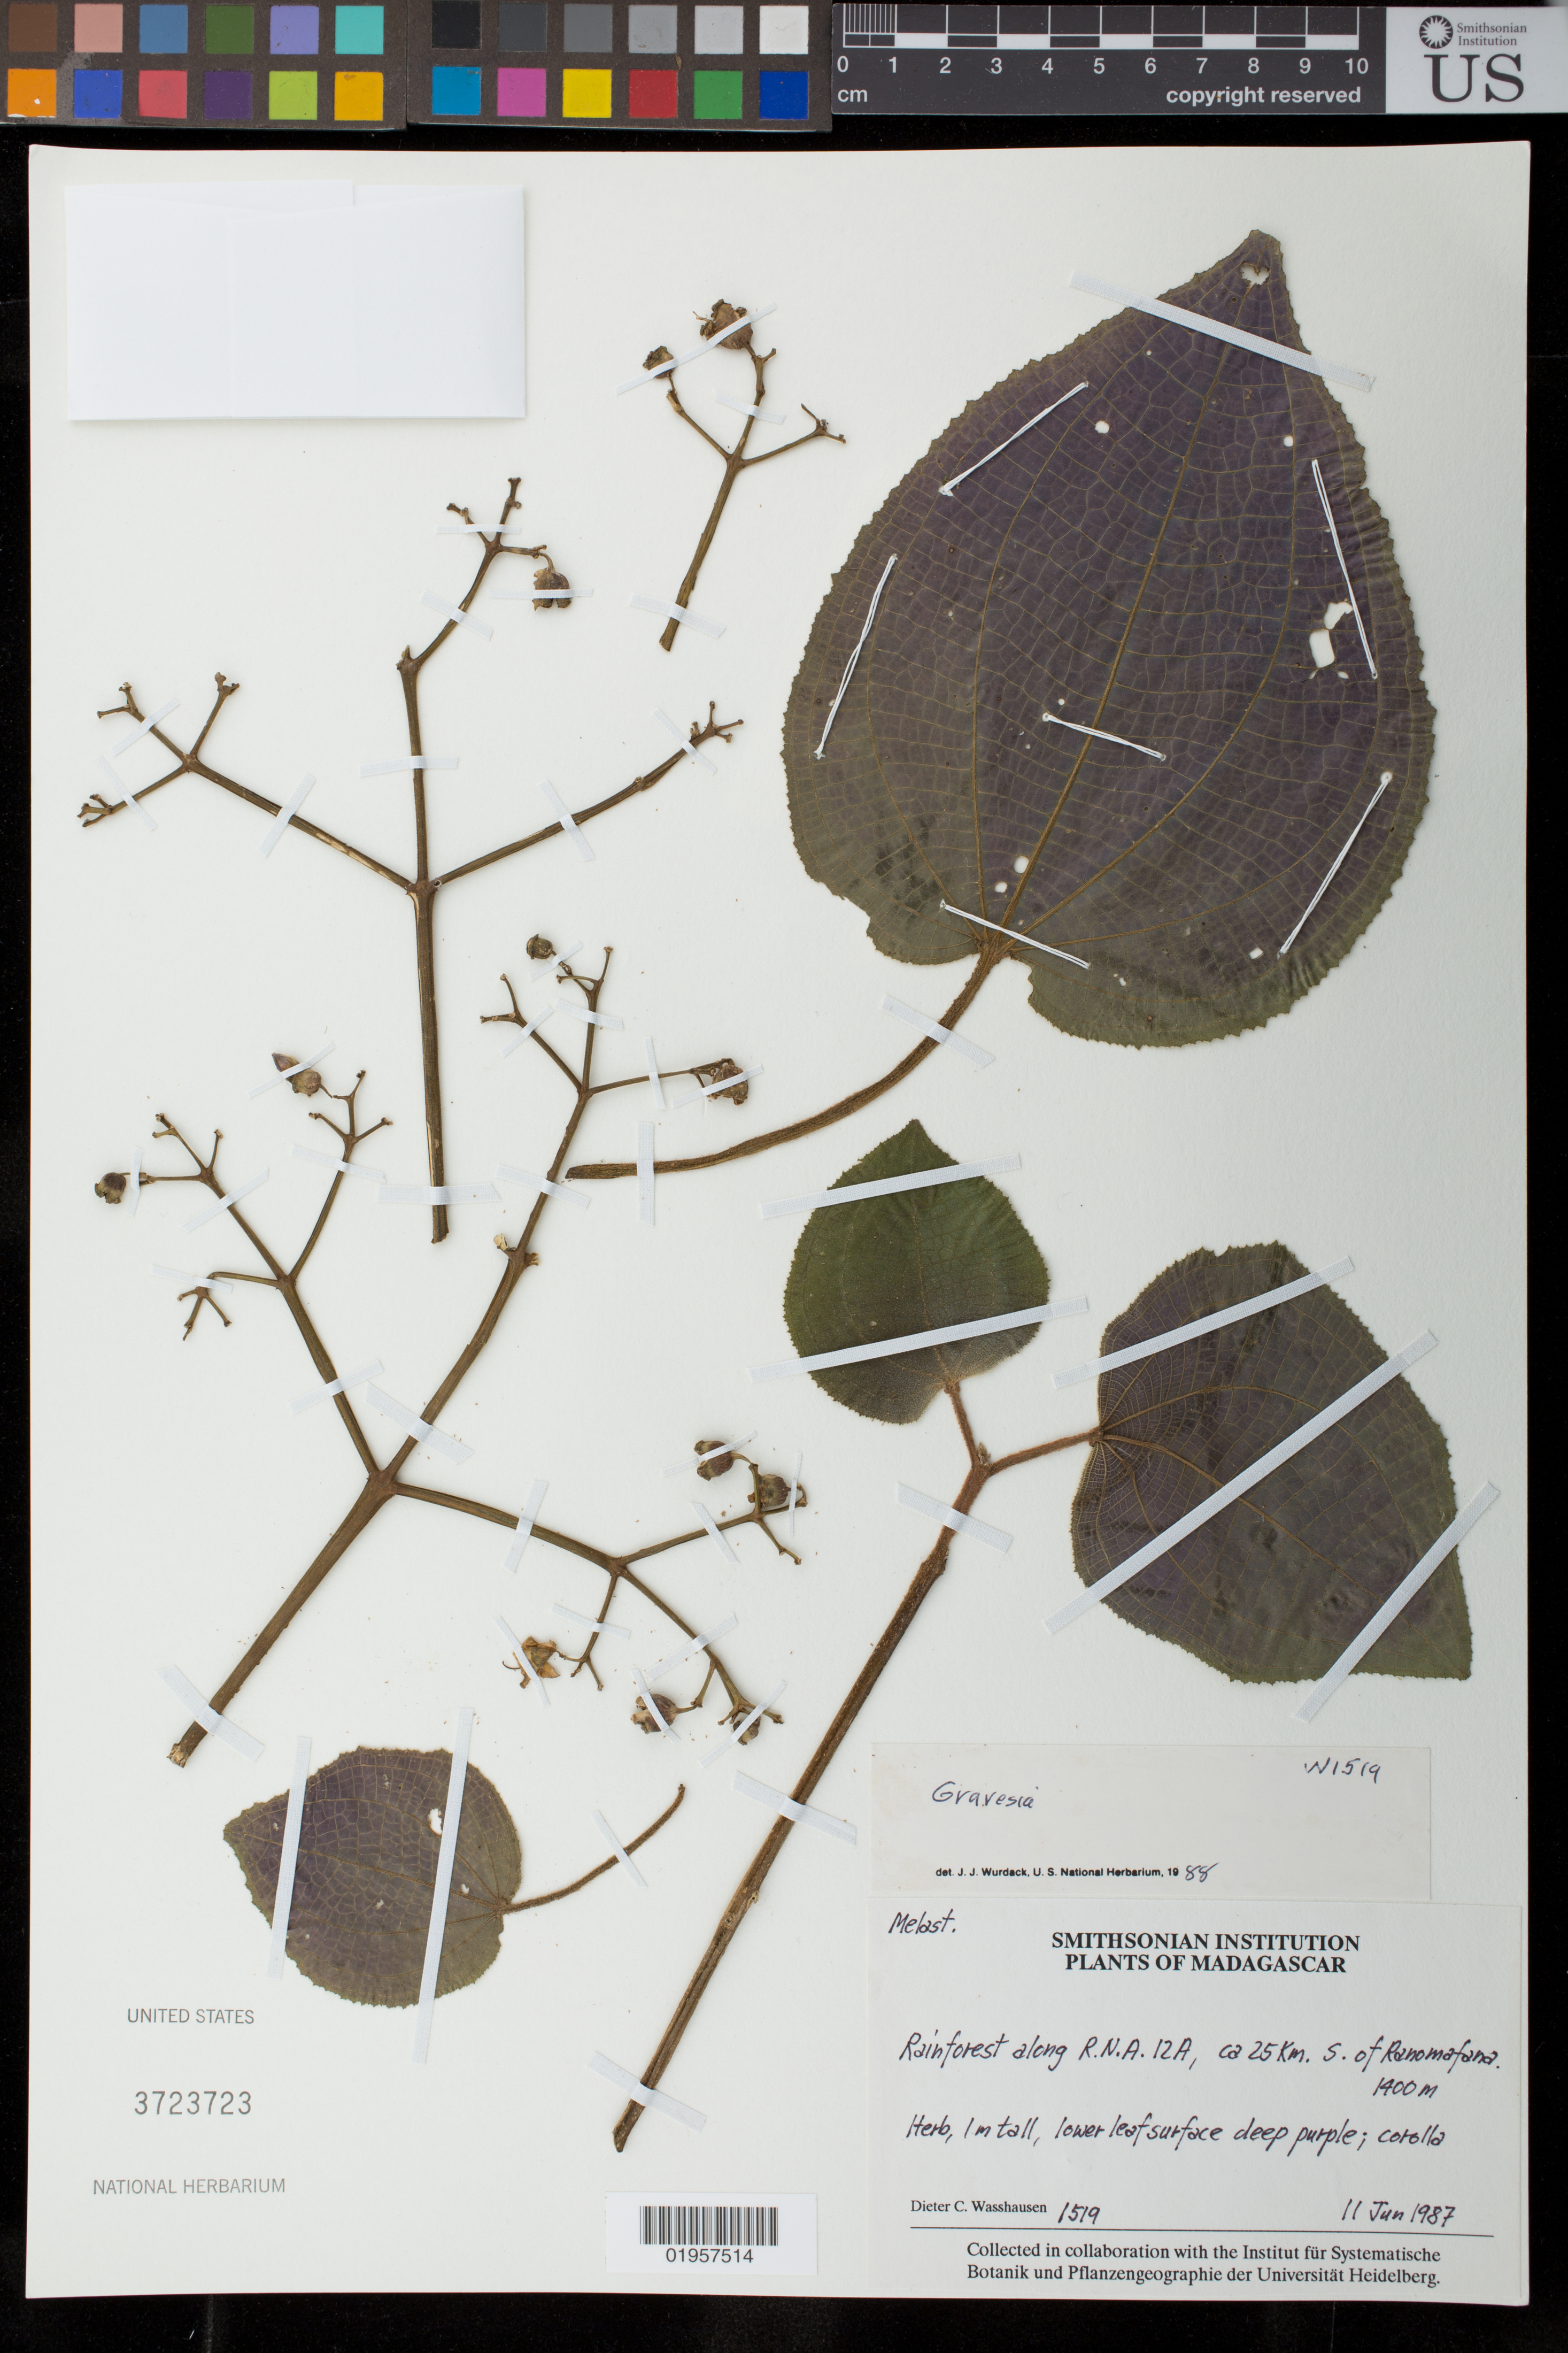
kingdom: Plantae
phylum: Tracheophyta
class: Magnoliopsida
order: Myrtales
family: Melastomataceae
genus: Gravesia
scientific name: Gravesia sp.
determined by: Wurdack, John J., (US), US (UNITED STATES)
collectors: D. C. Wasshausen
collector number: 1519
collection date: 1987-06-11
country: Madagascar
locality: R.N.A. 12 A, ca. 25 km S of Ranomafana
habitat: Rainforest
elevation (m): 1400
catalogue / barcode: US 3723723